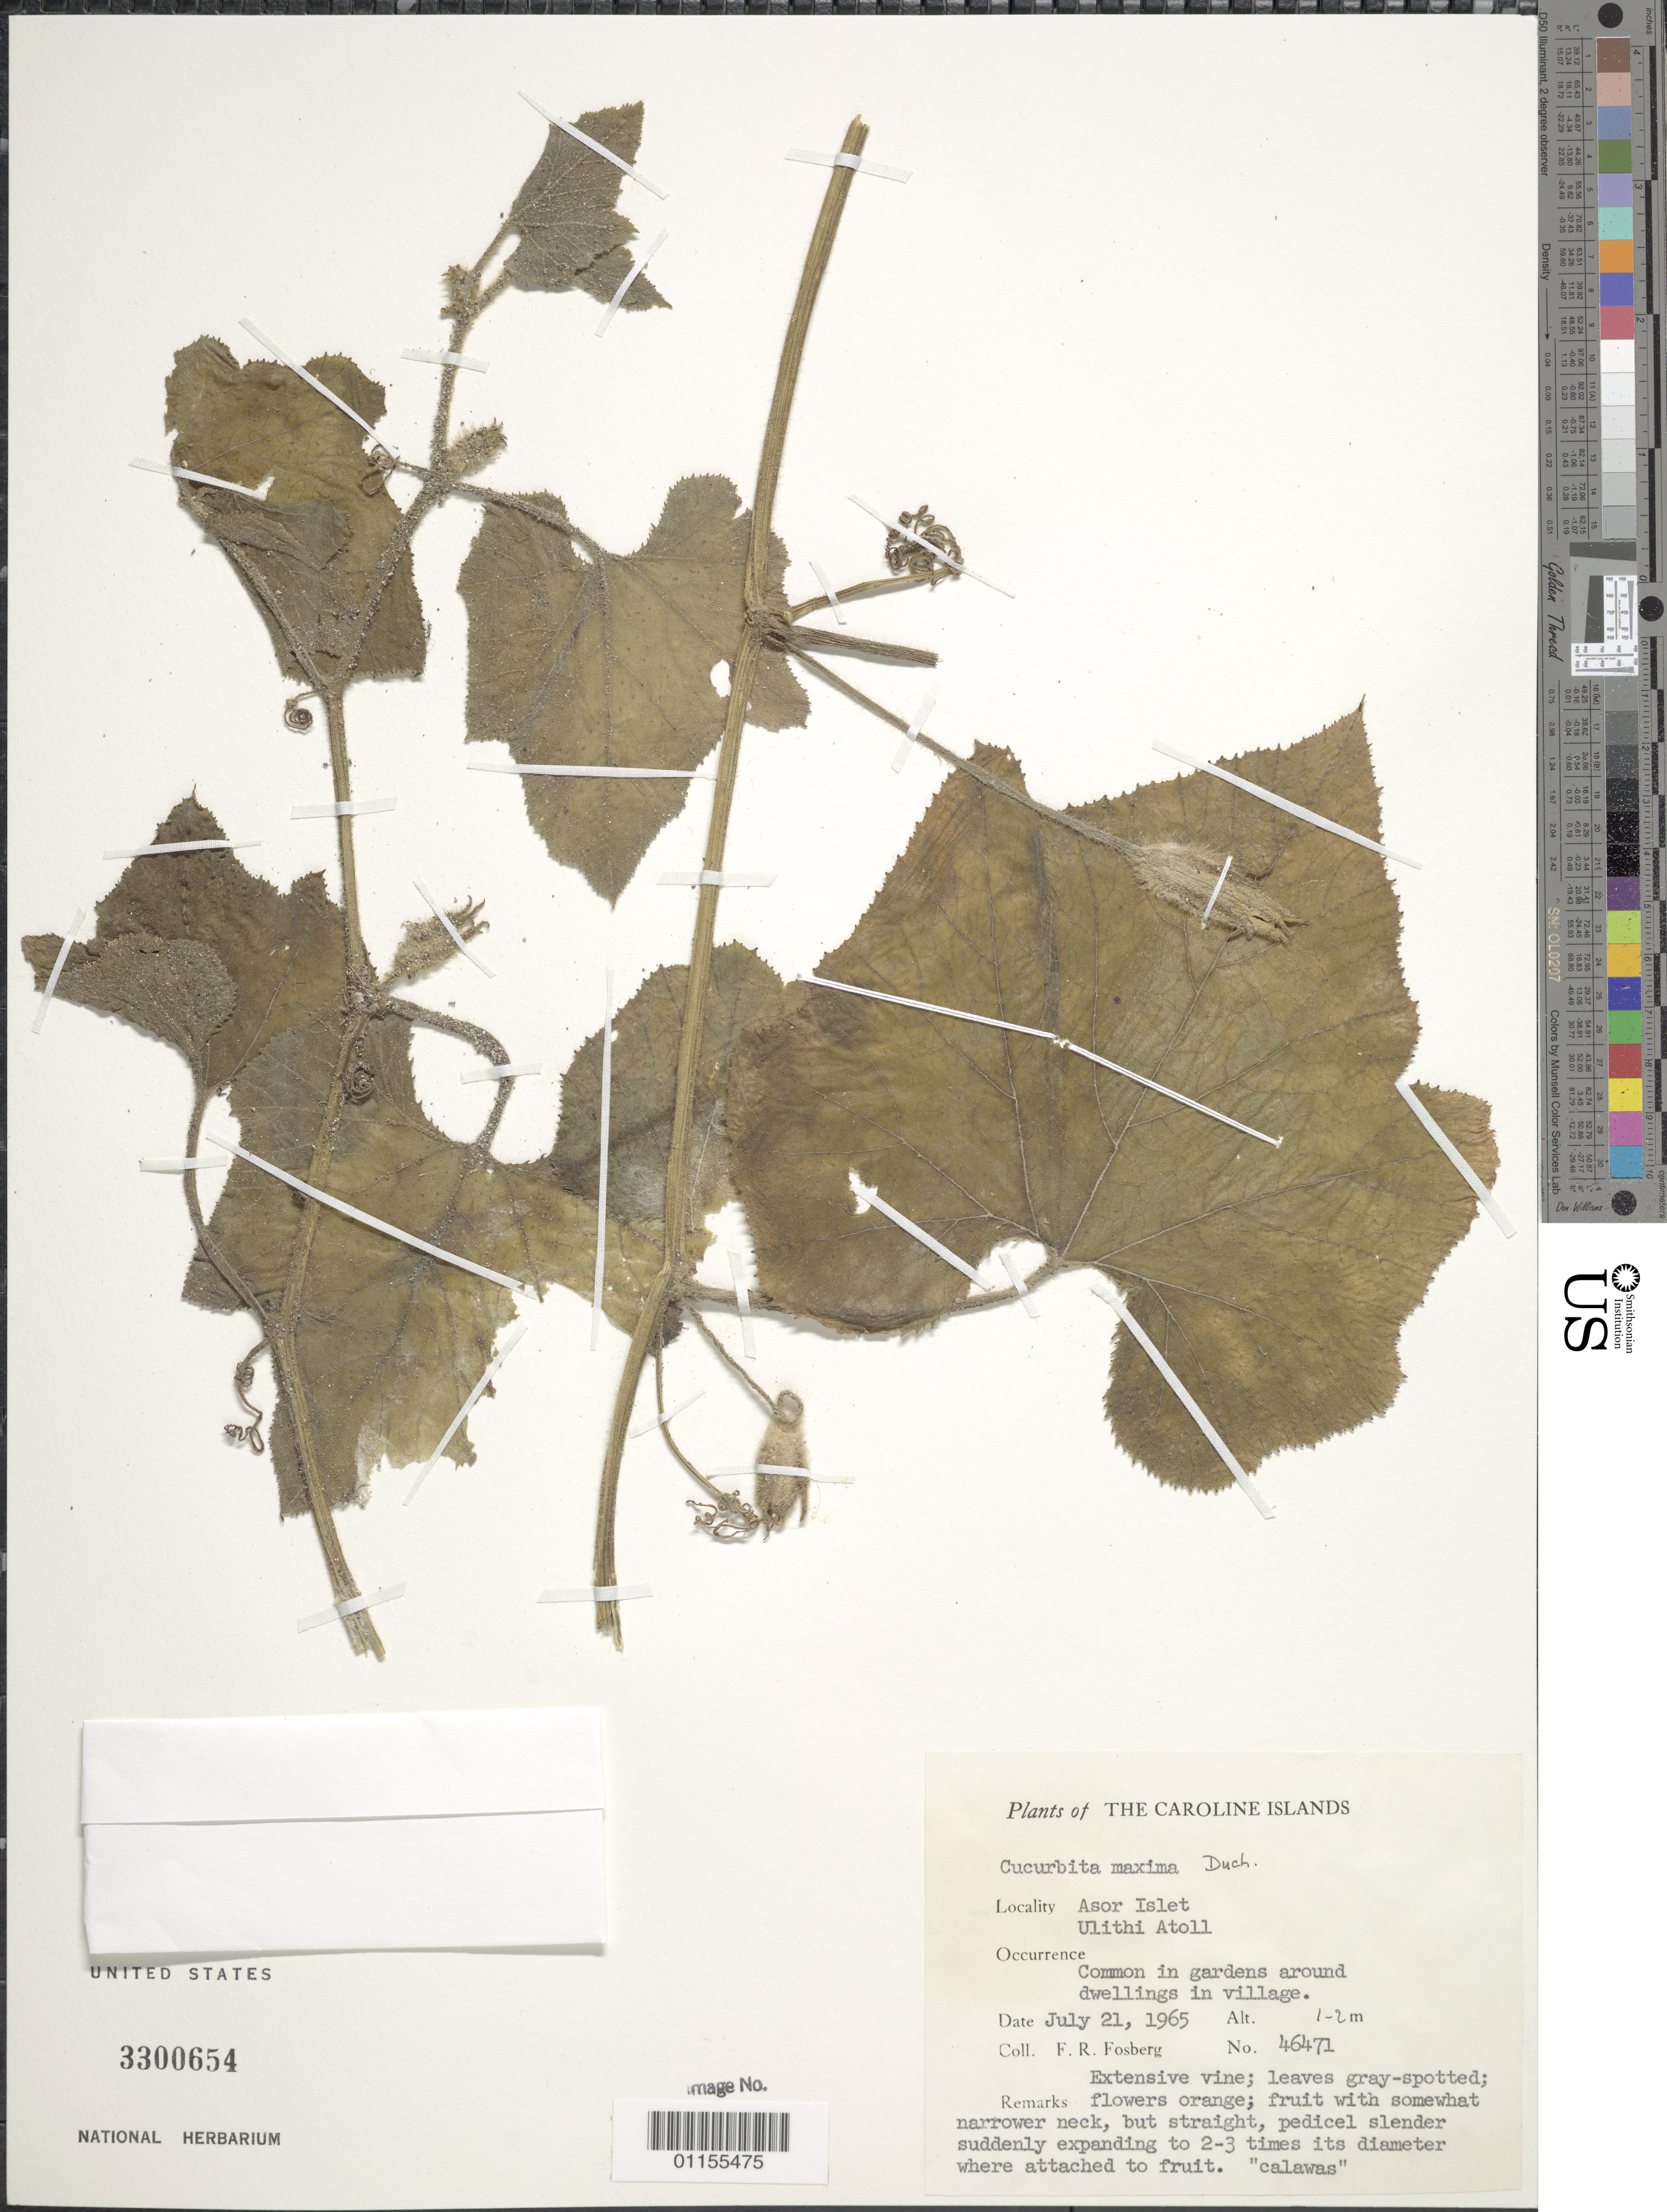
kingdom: Plantae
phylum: Tracheophyta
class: Magnoliopsida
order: Cucurbitales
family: Cucurbitaceae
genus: Cucurbita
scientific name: Cucurbita maxima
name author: Duchesne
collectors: F. R. Fosberg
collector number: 46471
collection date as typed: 21 Jul 1965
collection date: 1965-07-21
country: Micronesia, Federated States of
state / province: Yap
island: Ulithi Atoll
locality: Asor Islet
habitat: Common in gardens around dwellings around village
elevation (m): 1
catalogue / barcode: US 3300654